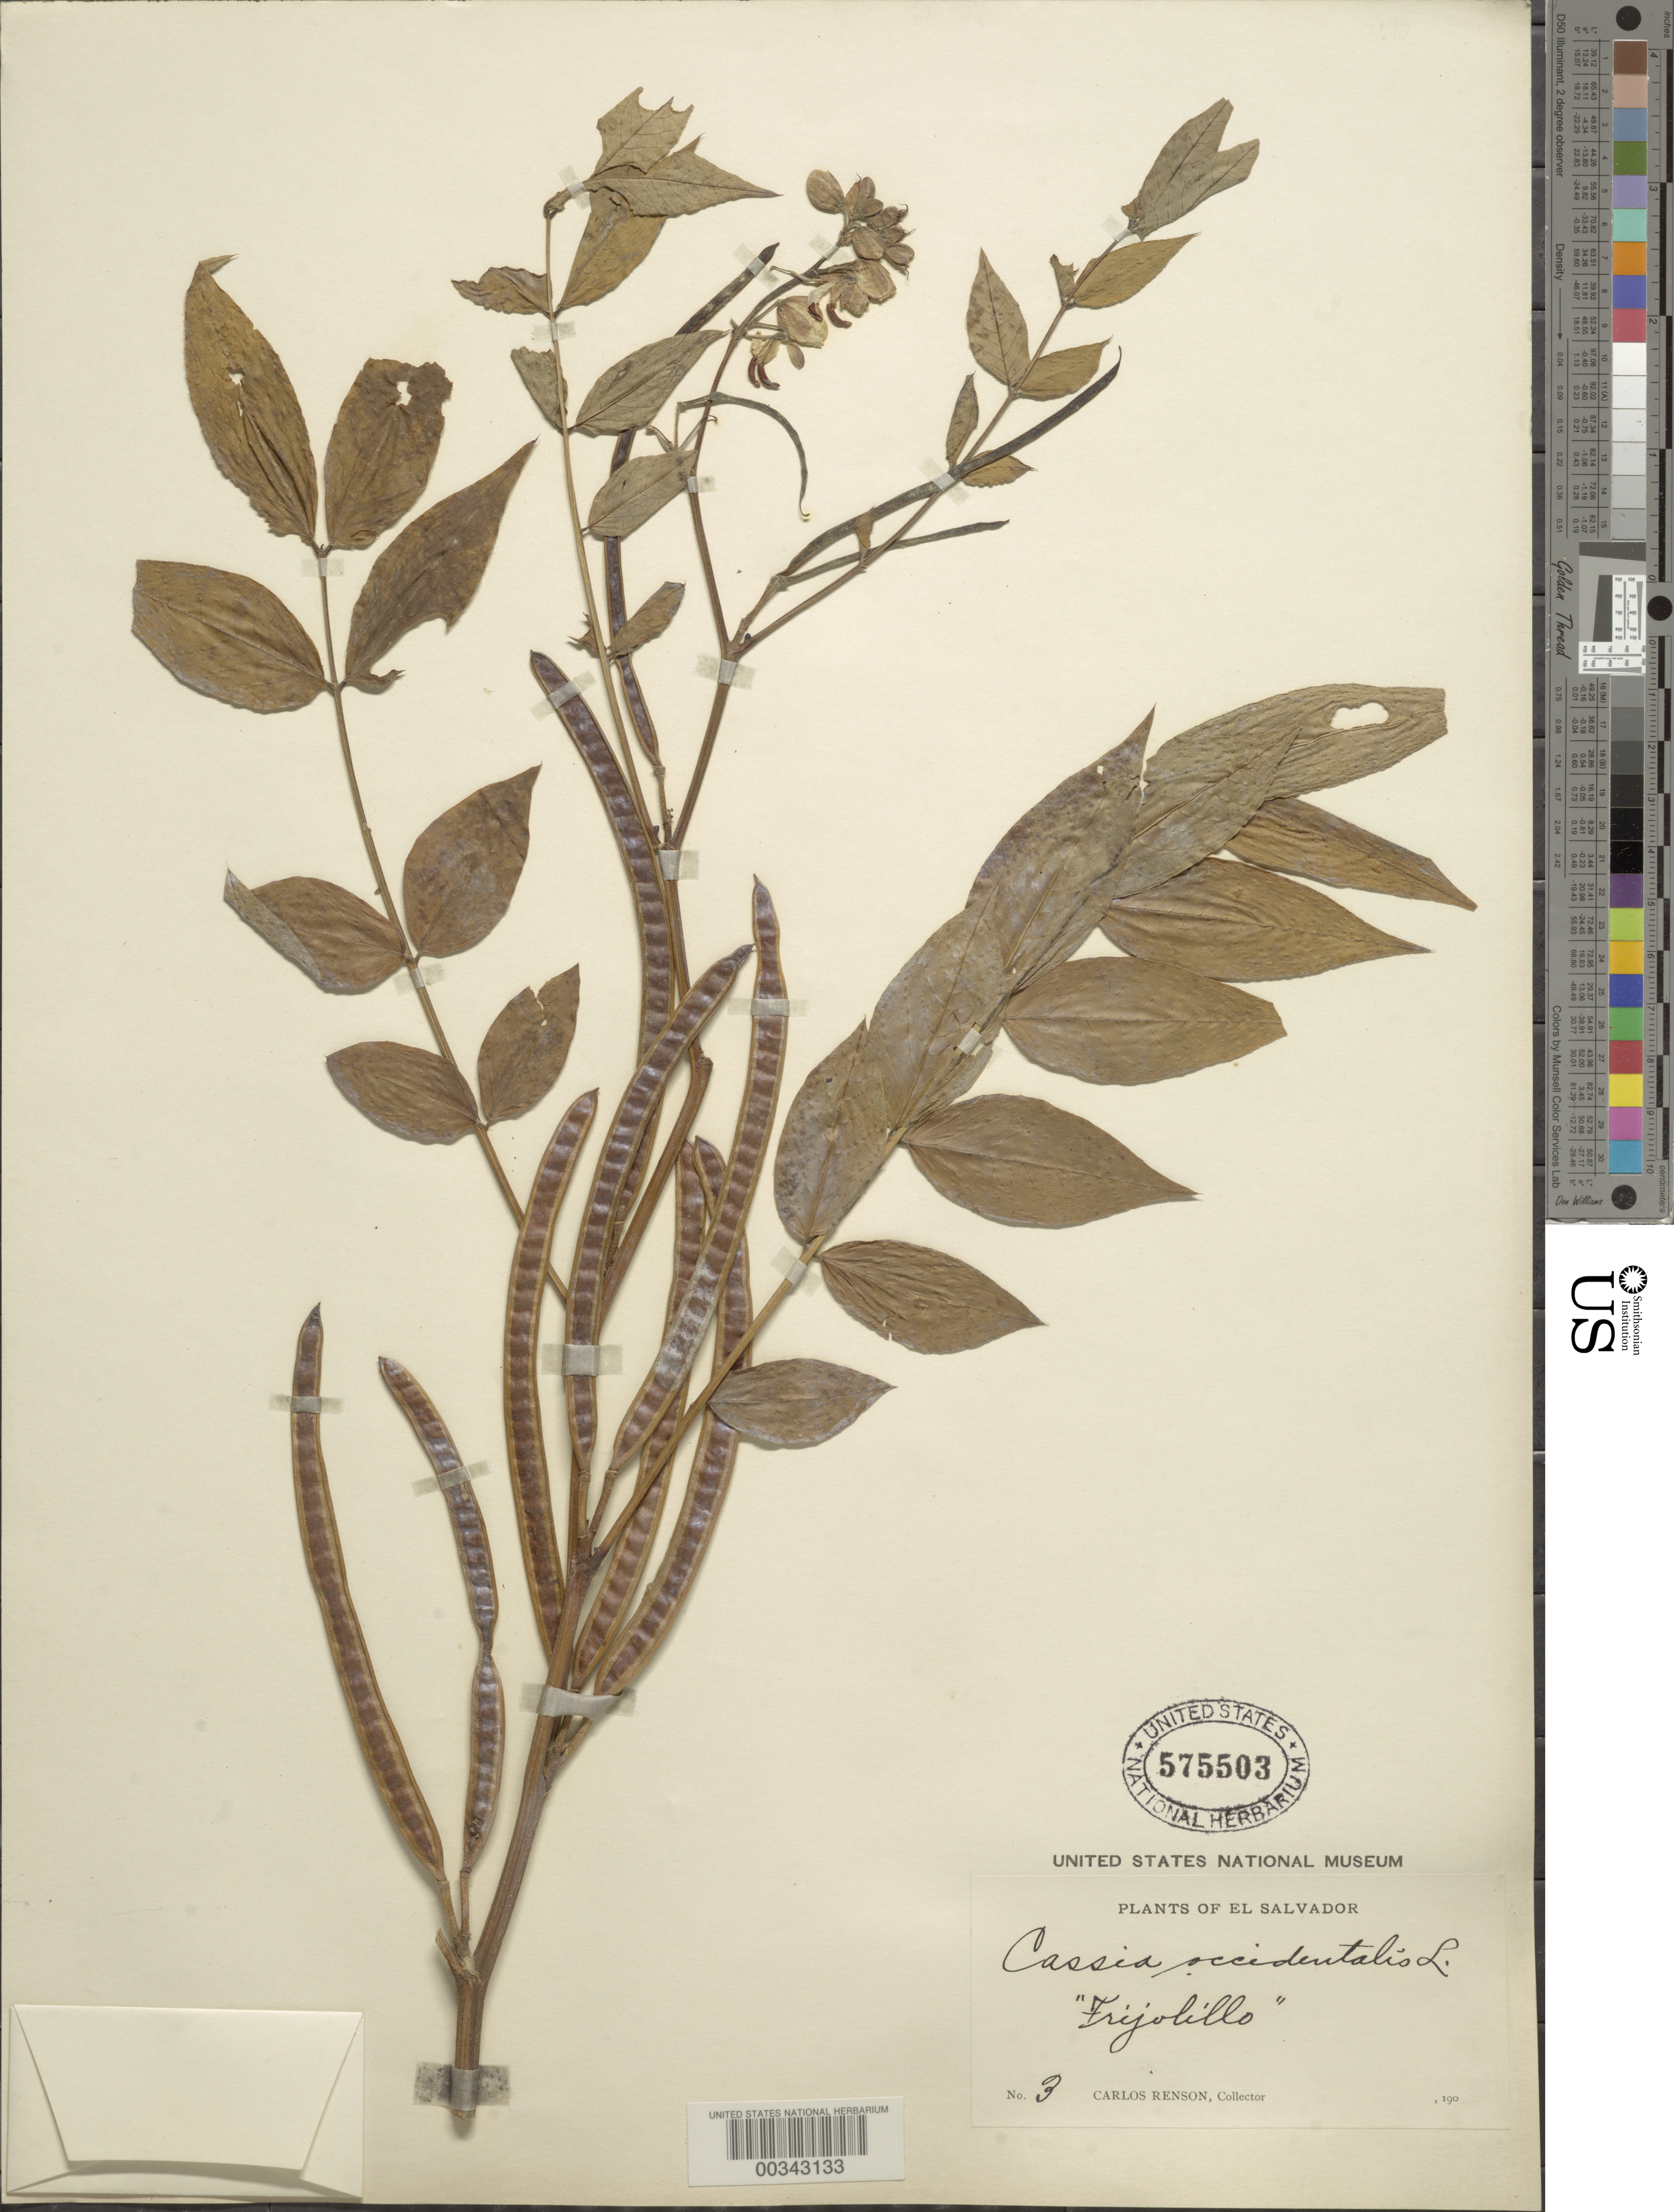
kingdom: Plantae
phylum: Tracheophyta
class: Magnoliopsida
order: Fabales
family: Fabaceae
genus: Senna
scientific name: Senna occidentalis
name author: (L.) Link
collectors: C. Renson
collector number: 3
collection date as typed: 190-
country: El Salvador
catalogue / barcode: US 575503